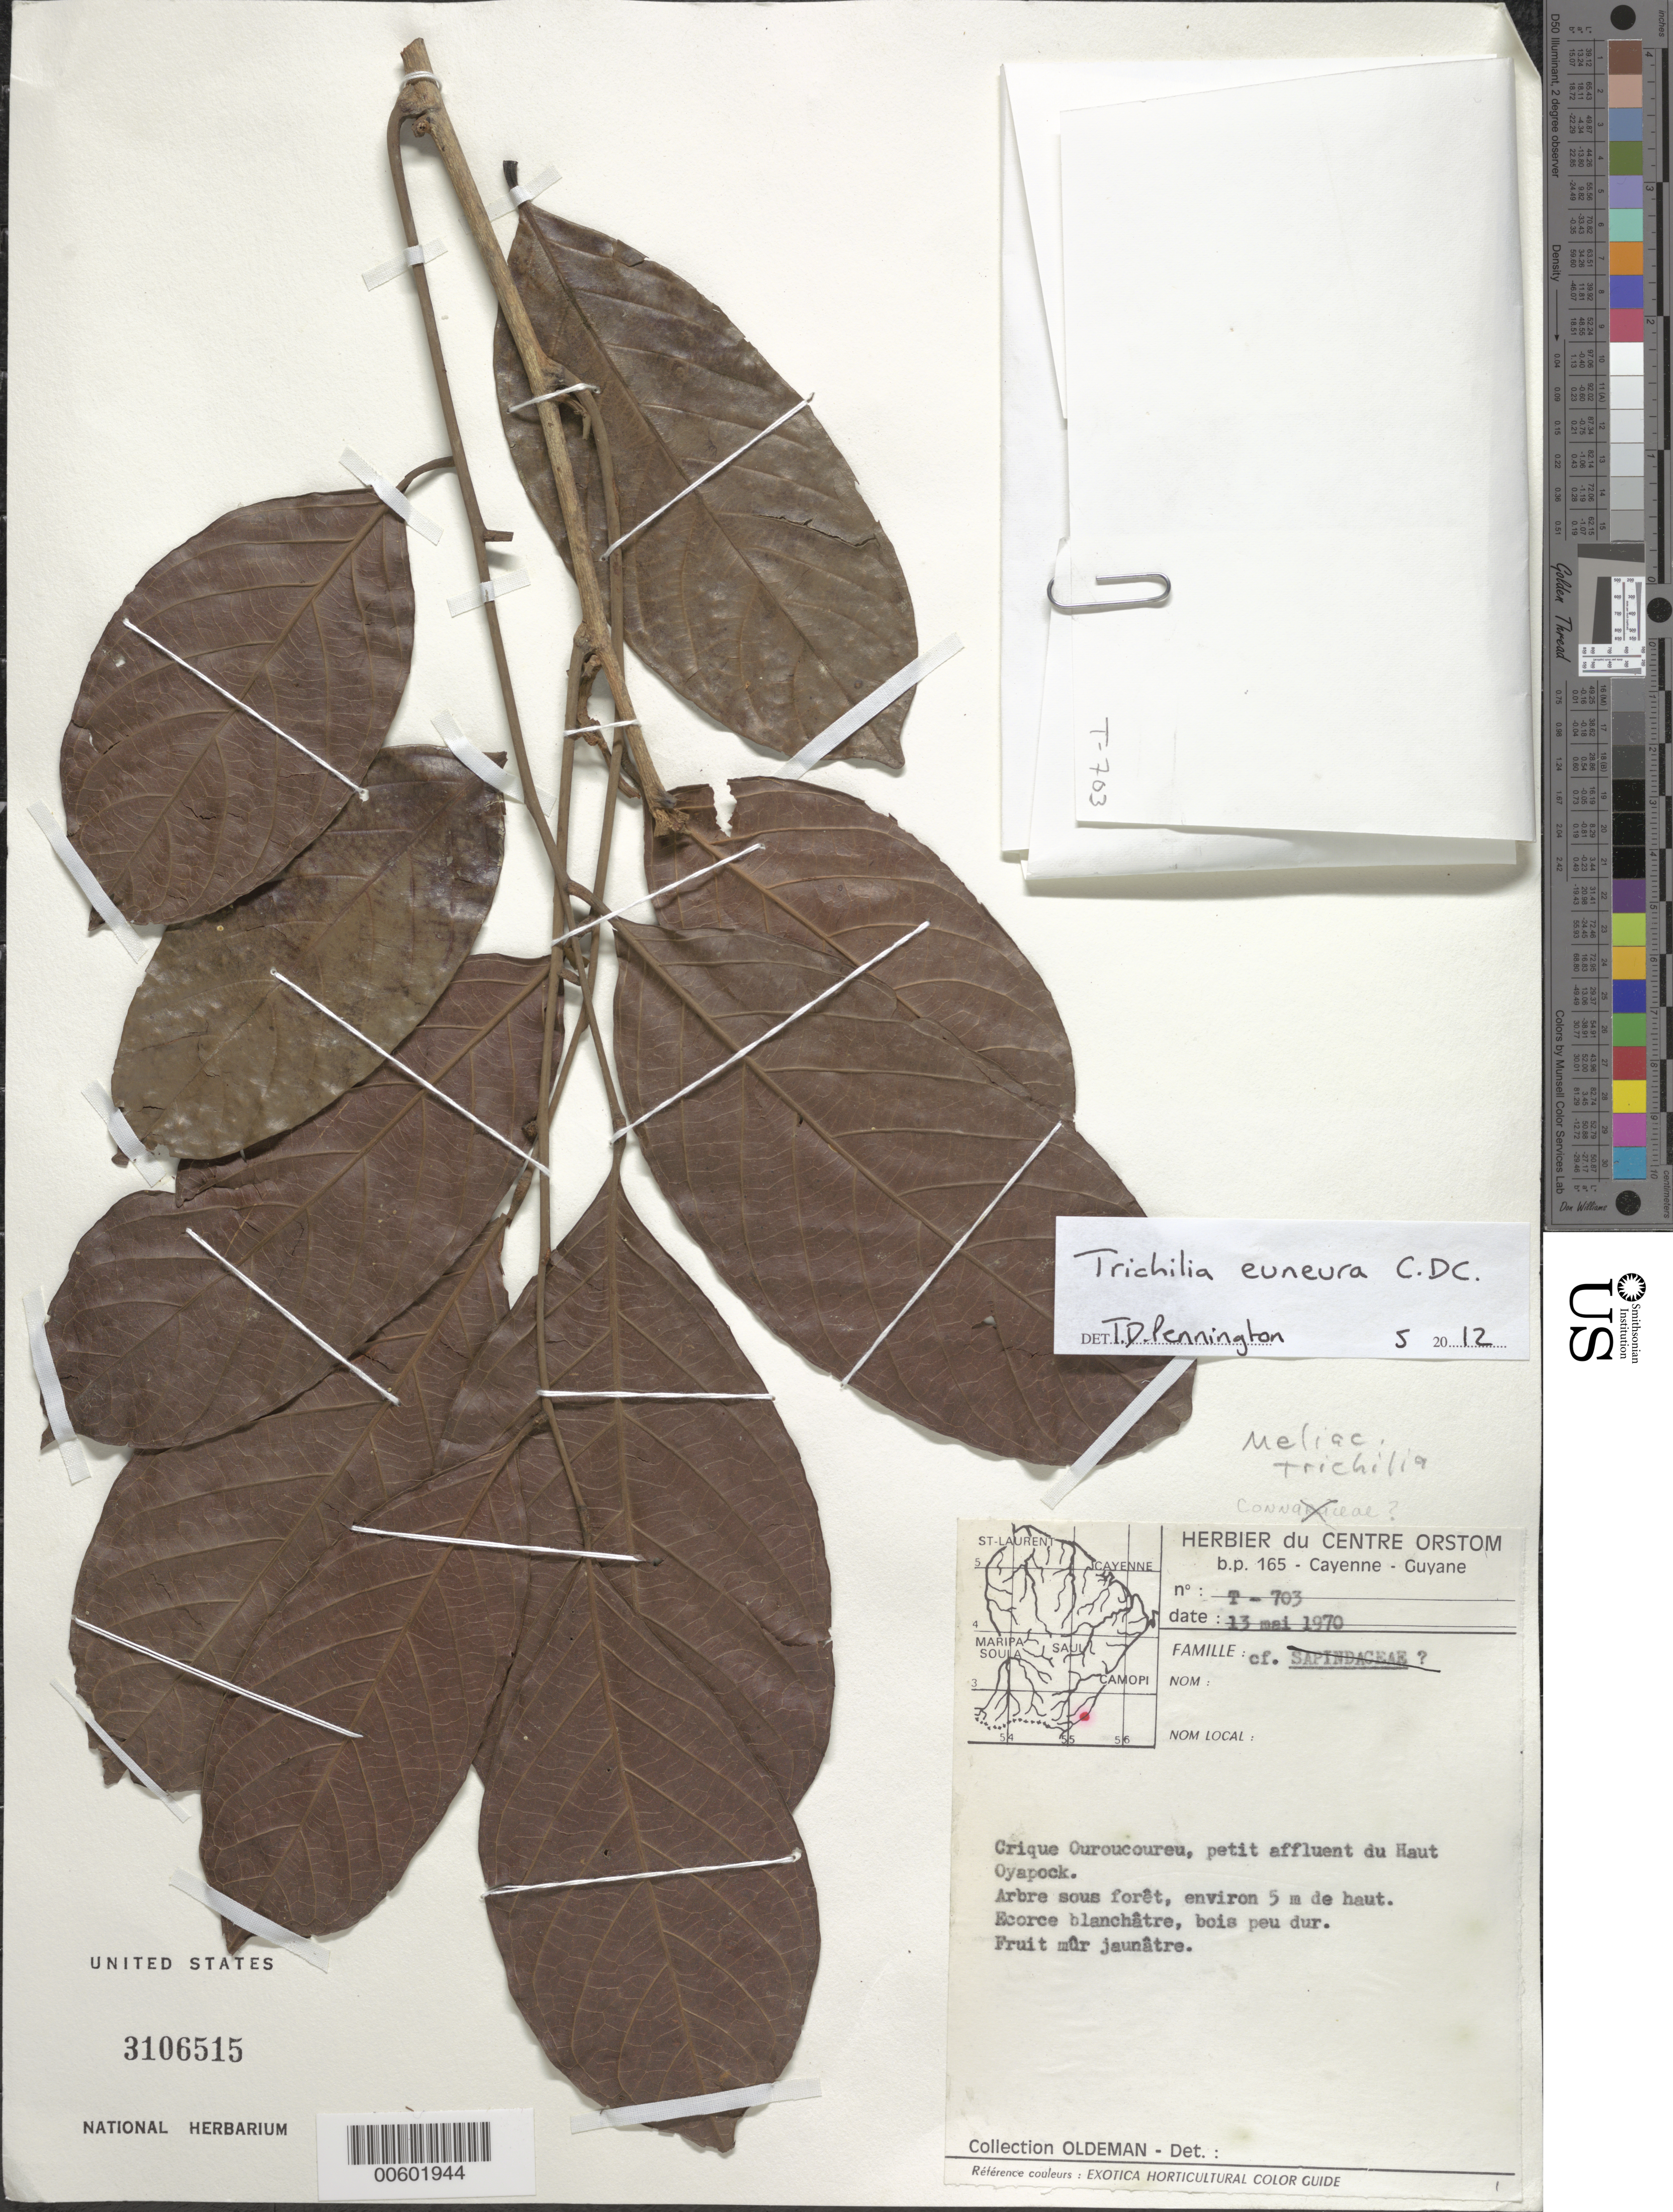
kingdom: Plantae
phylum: Tracheophyta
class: Magnoliopsida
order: Sapindales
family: Meliaceae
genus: Trichilia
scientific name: Trichilia sp.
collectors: R. Oldeman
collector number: T 703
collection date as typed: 13-May-70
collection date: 1970-05-13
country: French Guiana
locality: Crique Ouroucoureu, petit affluent du Haut Oyapock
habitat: Forest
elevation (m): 5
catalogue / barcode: US 3106515